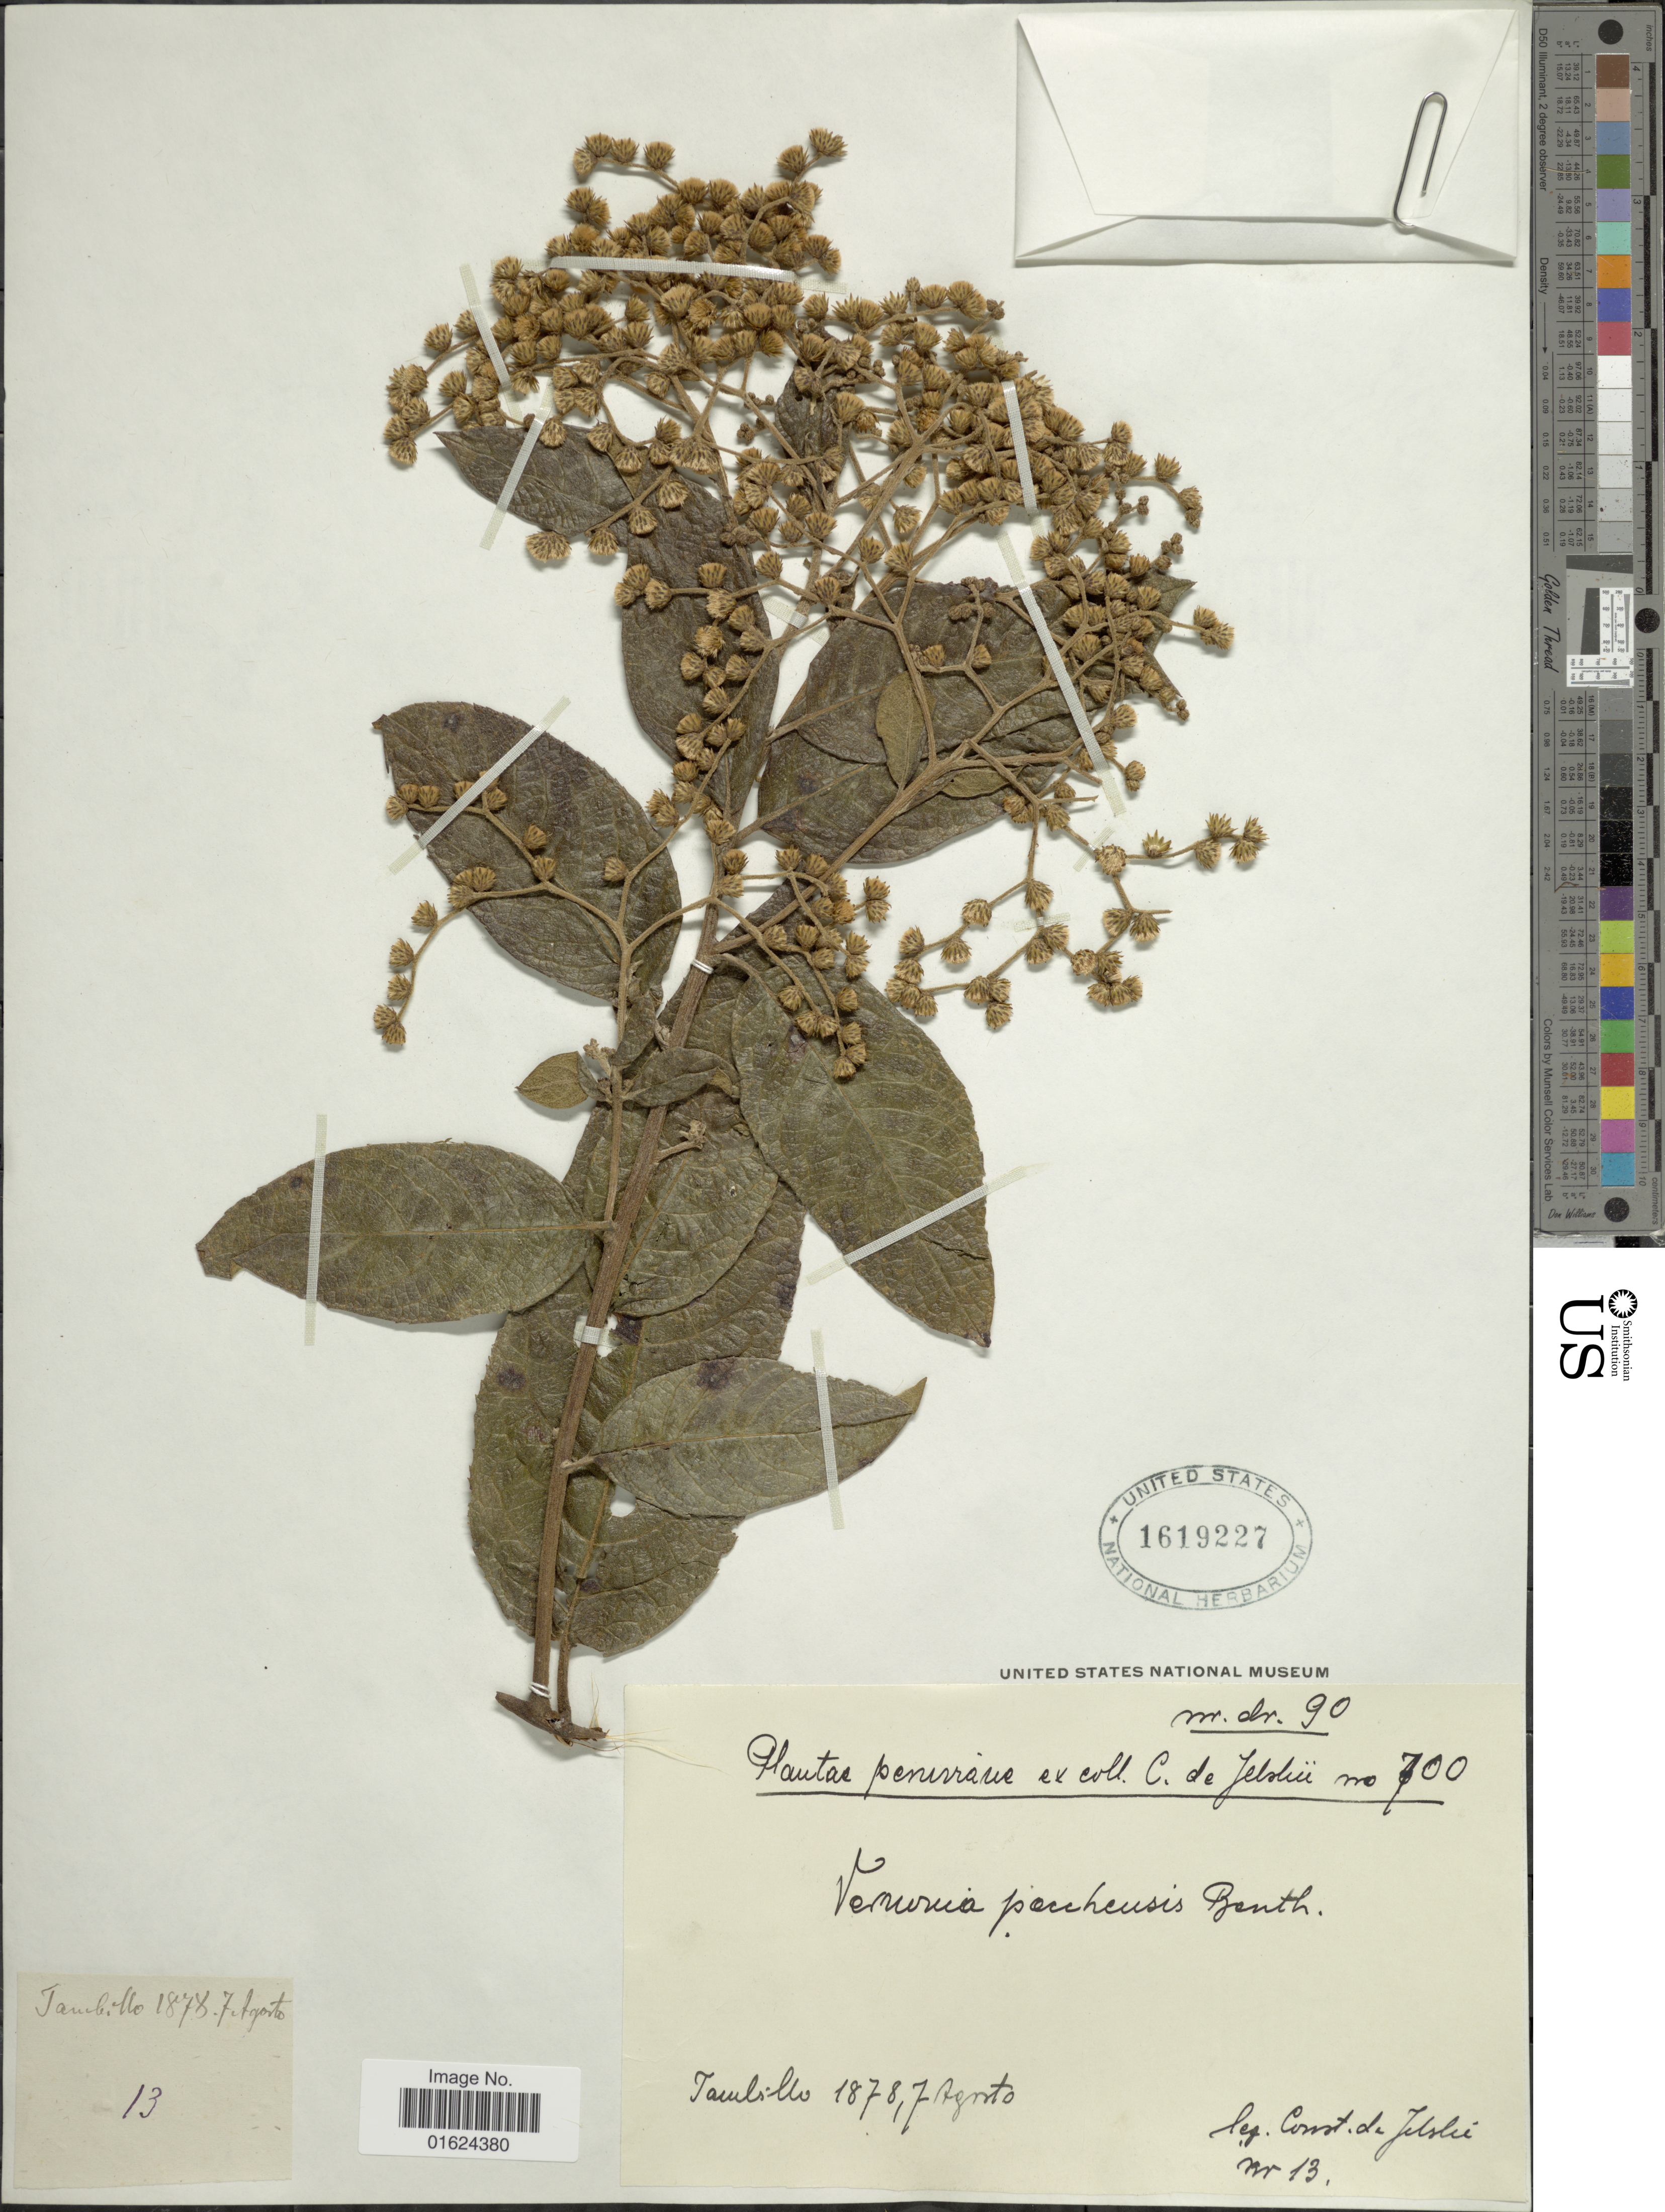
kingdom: Plantae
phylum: Tracheophyta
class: Magnoliopsida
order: Asterales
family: Asteraceae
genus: Vernonanthura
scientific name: Vernonanthura patens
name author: (Kunth) H. Rob.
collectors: C. de Jelski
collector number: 13/700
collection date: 1878-08-07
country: Peru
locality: Tambillo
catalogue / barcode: US 1619227